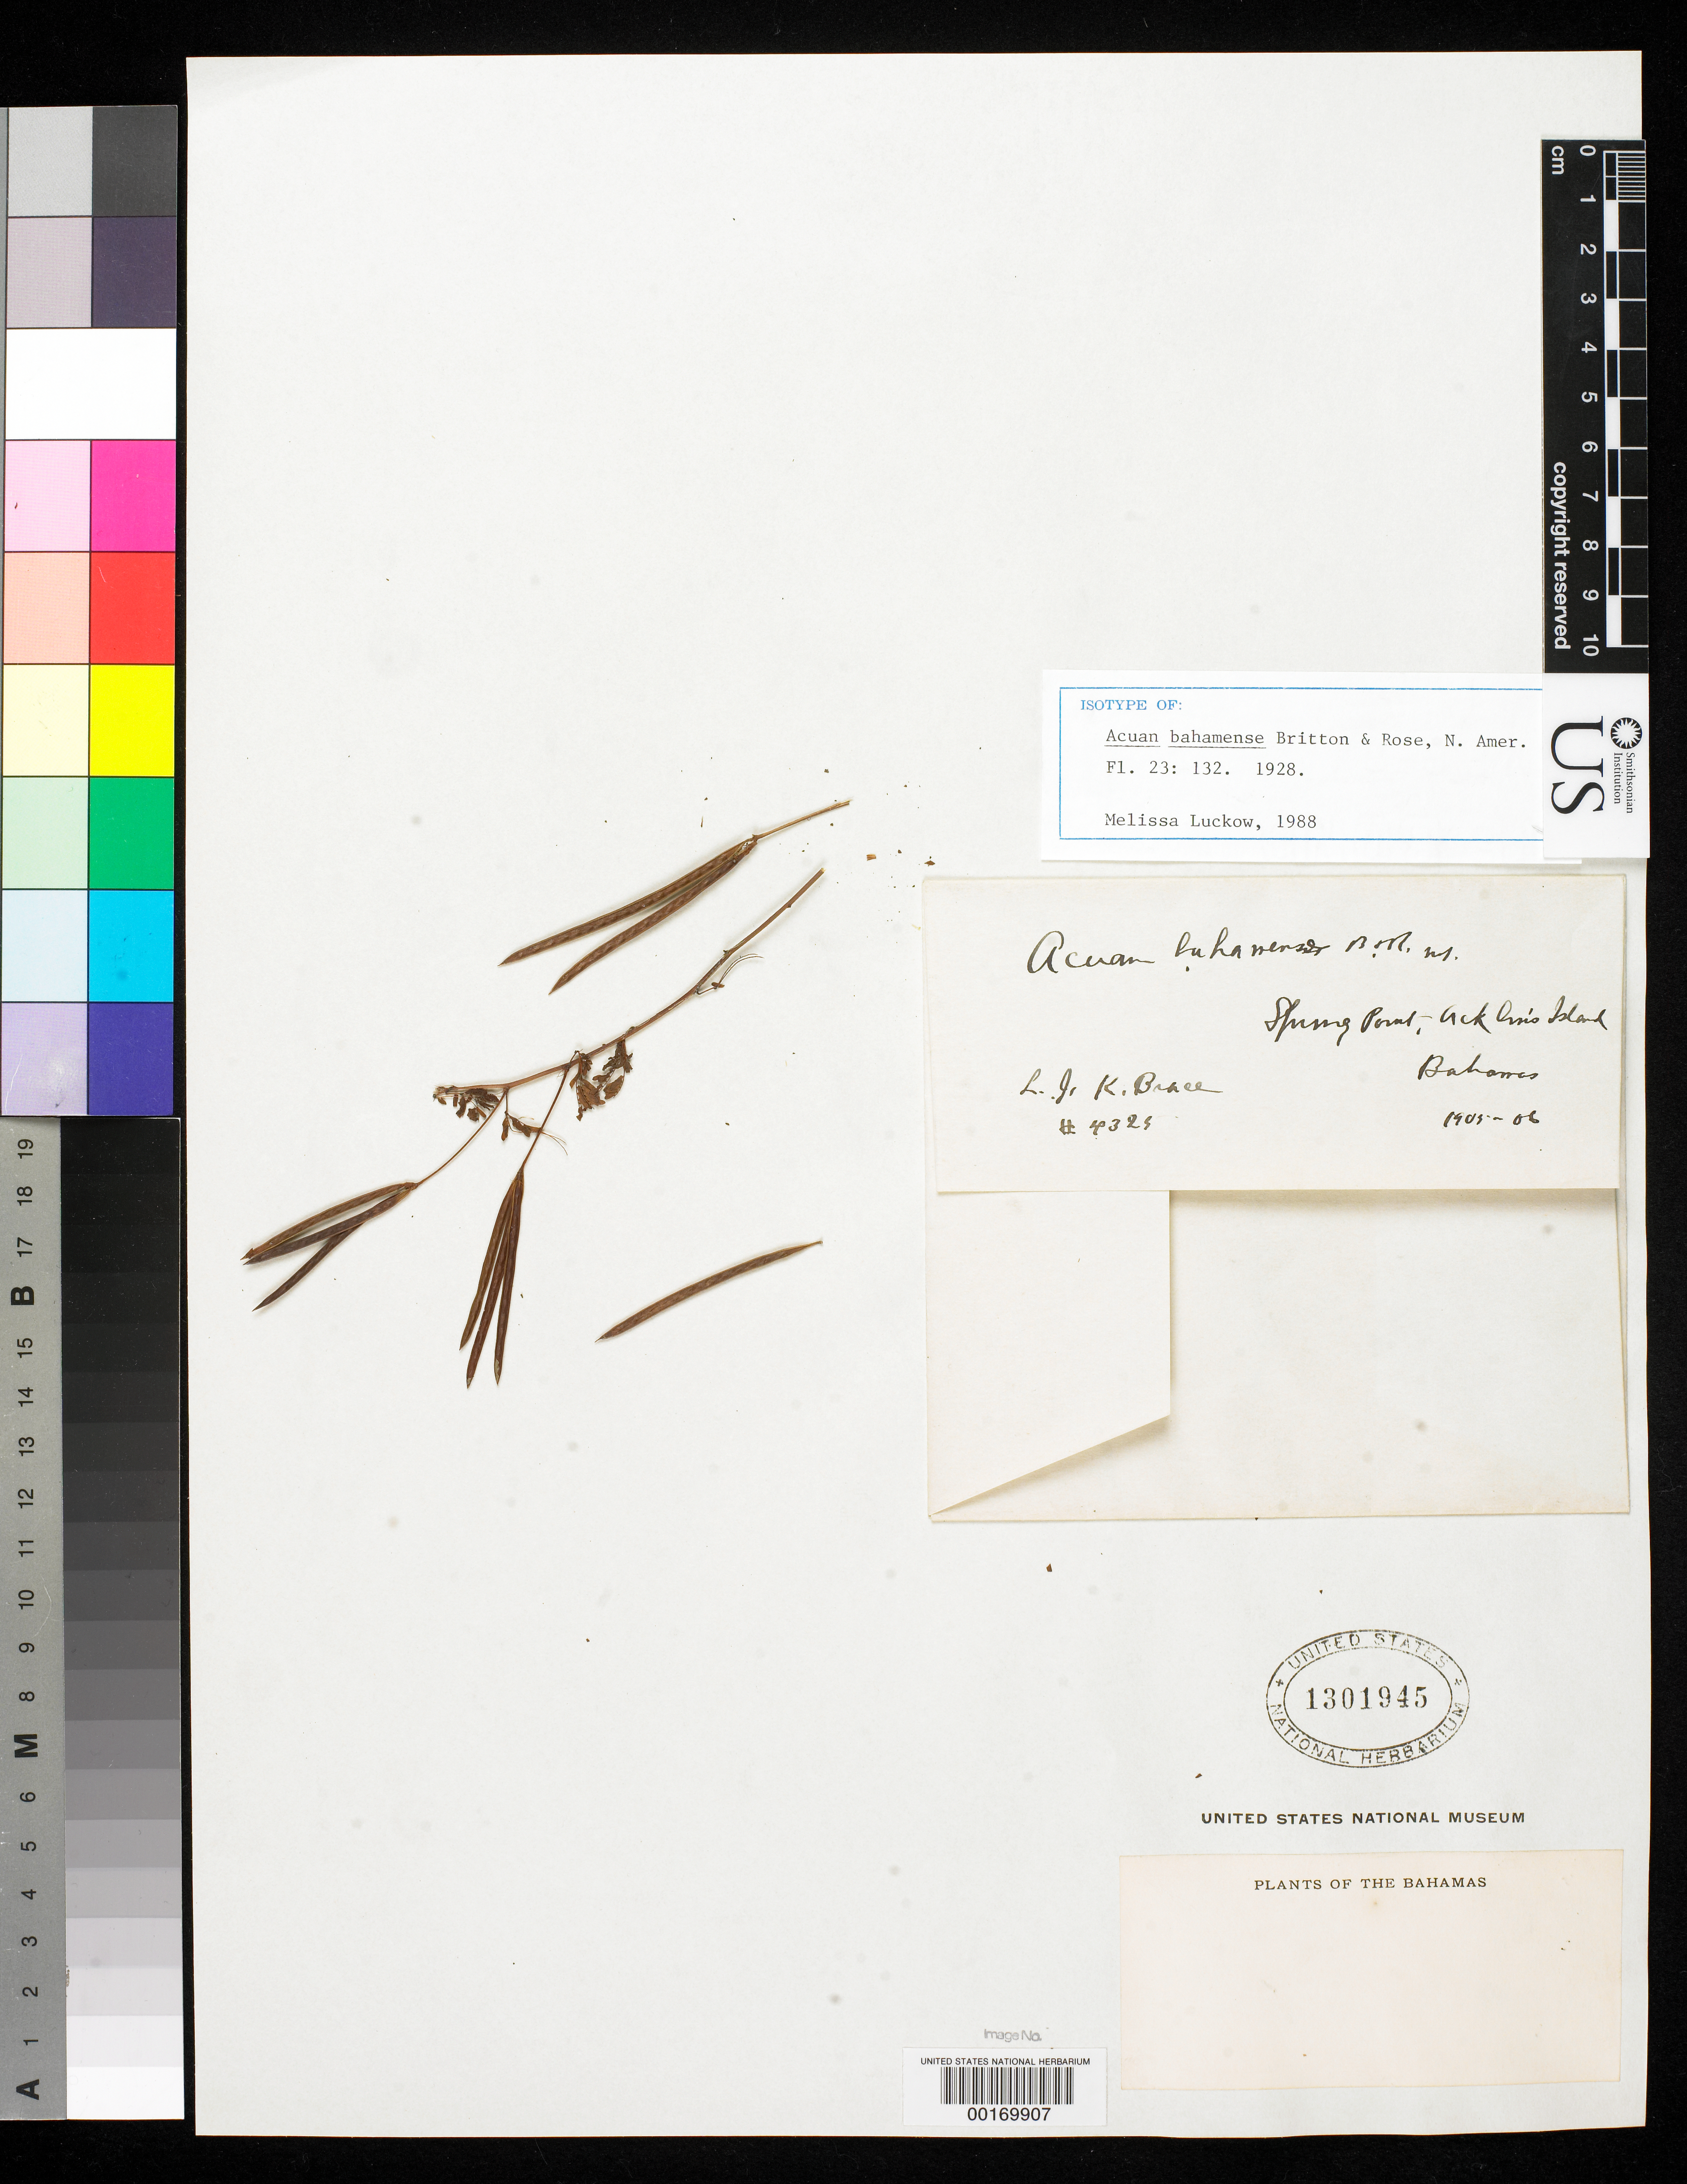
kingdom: Plantae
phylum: Tracheophyta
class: Magnoliopsida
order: Fabales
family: Fabaceae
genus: Acuan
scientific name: Acuan bahamense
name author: Britton & Rose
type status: Isotype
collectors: L. J. K. Brace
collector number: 4325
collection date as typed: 1905 to -- --- 1906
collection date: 1905/1906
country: Bahamas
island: Acklin's Island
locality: Spring Road.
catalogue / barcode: US 1301945